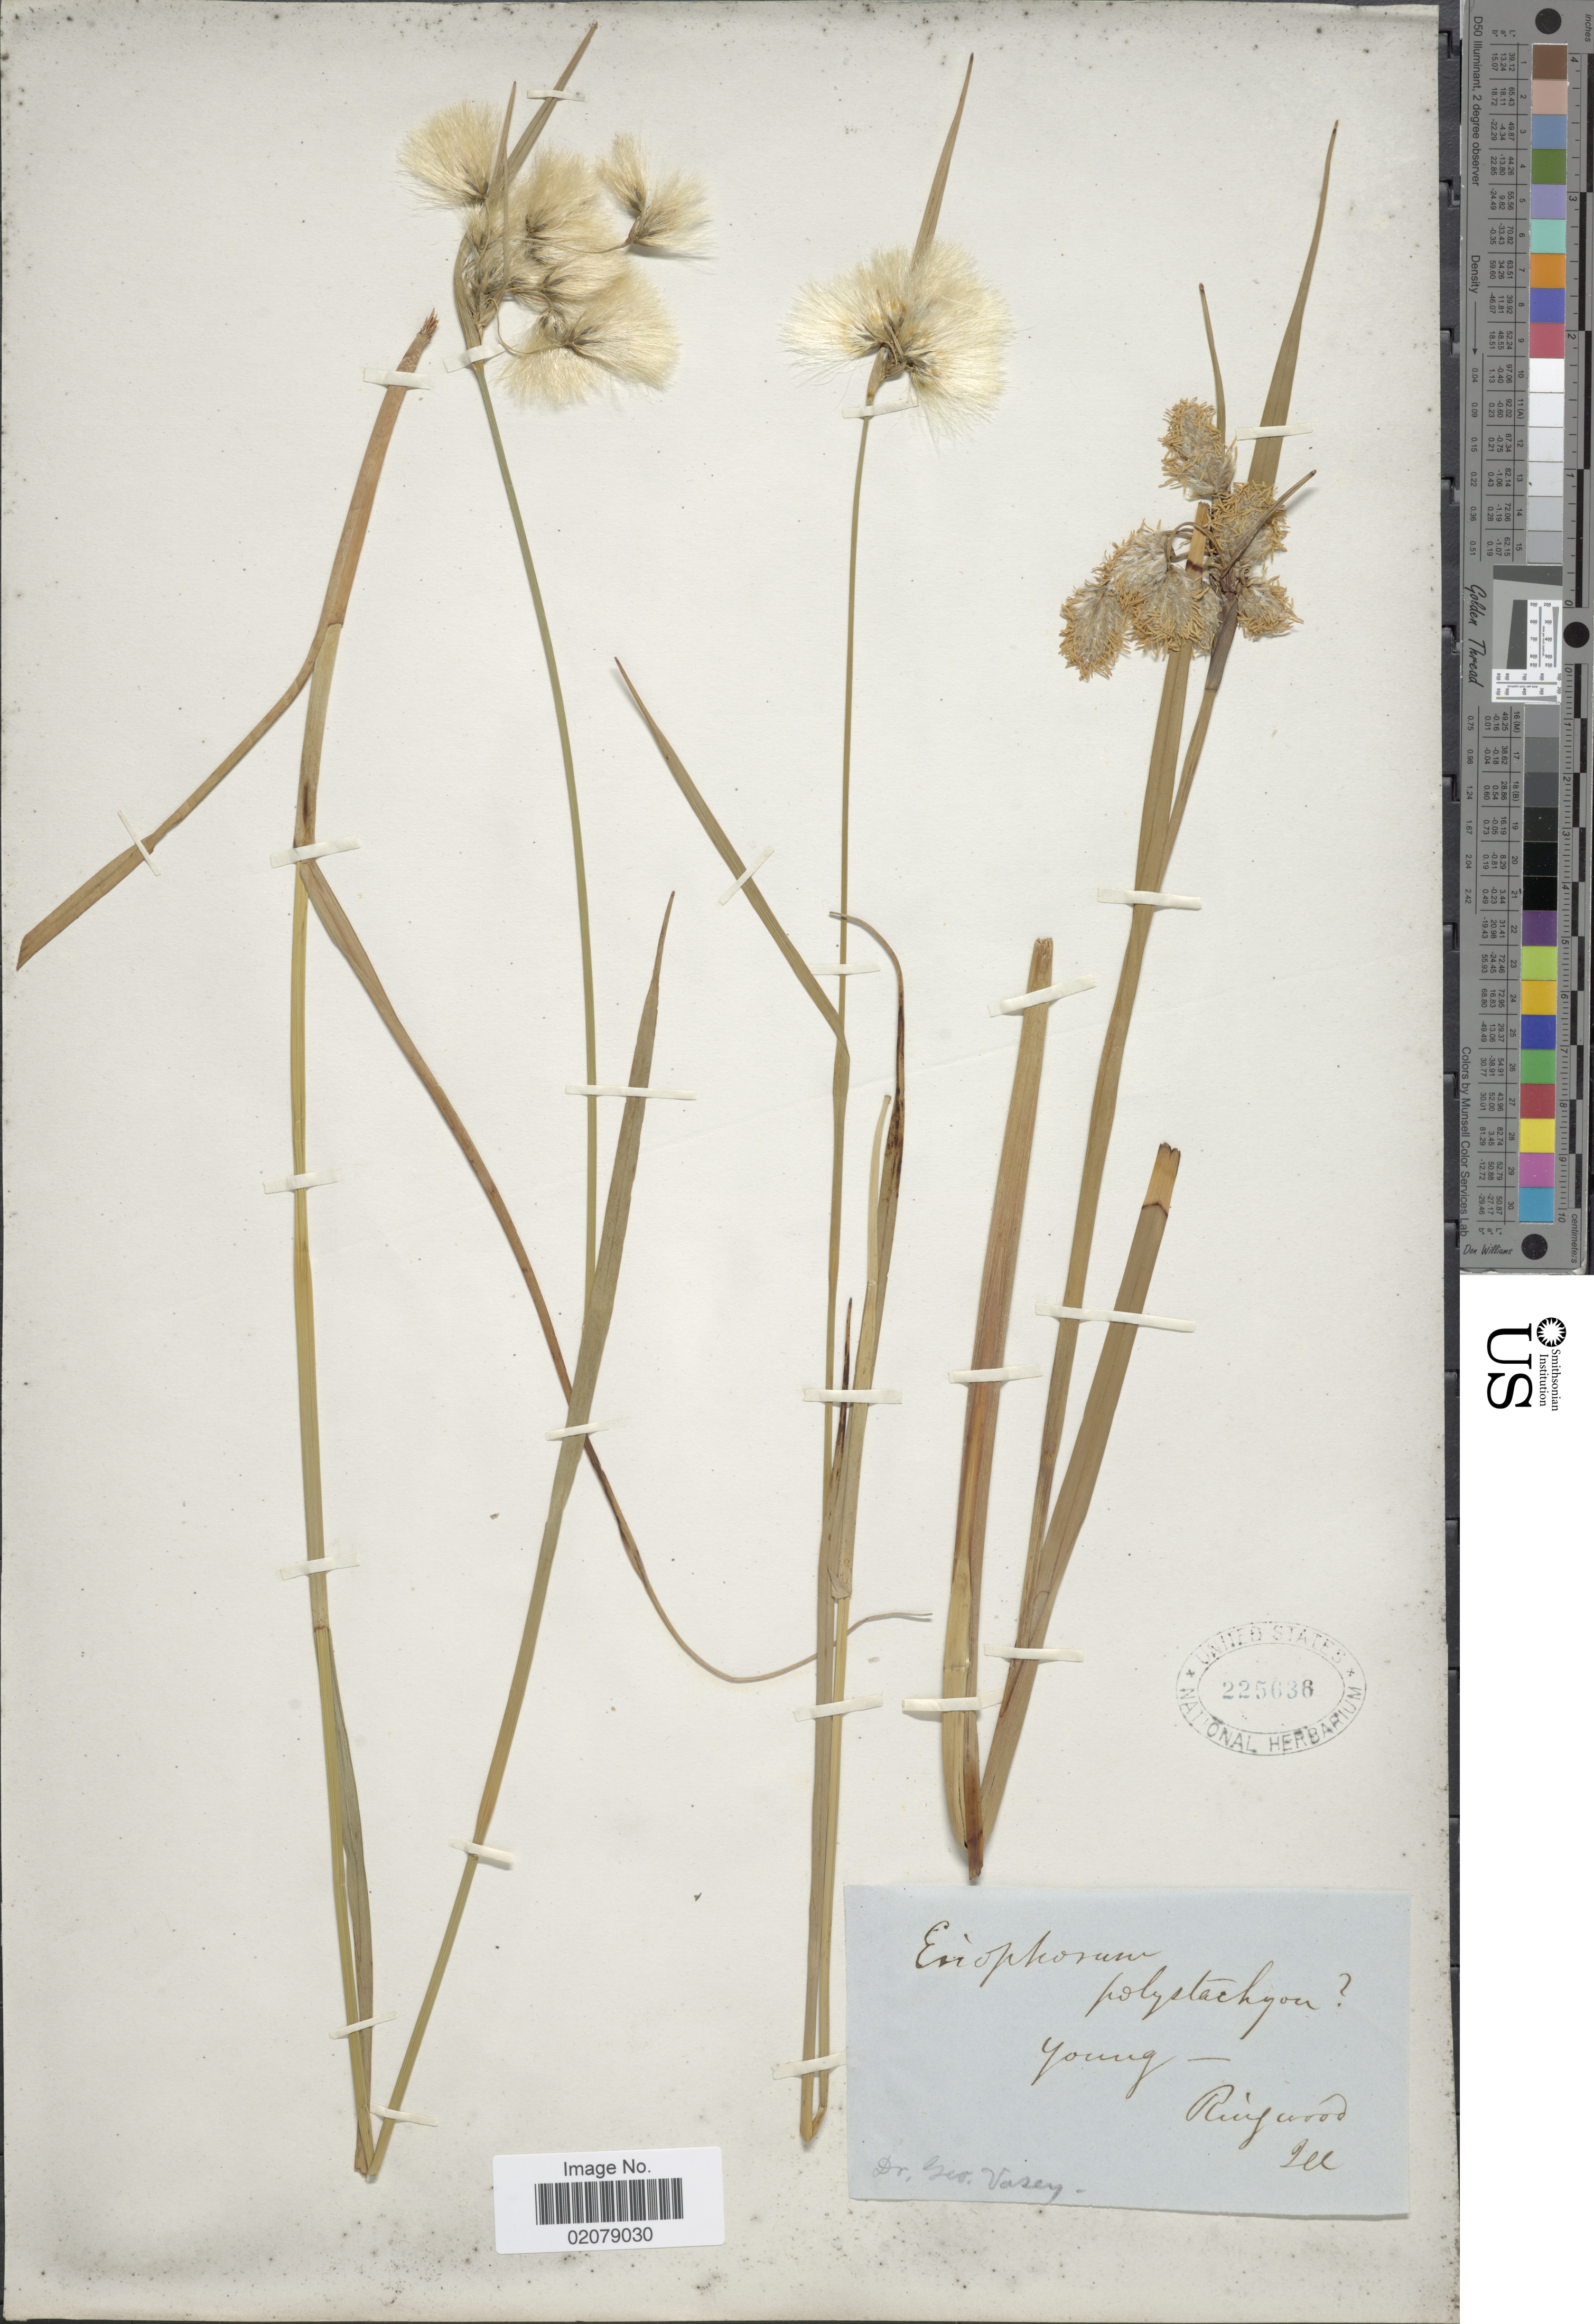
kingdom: Plantae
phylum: Tracheophyta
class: Liliopsida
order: Poales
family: Cyperaceae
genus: Eriophorum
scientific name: Eriophorum viridicarinatum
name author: (Englem.) Fernald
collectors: G. Vasey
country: United States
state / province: Illinois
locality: Ringwood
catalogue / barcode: US 225636